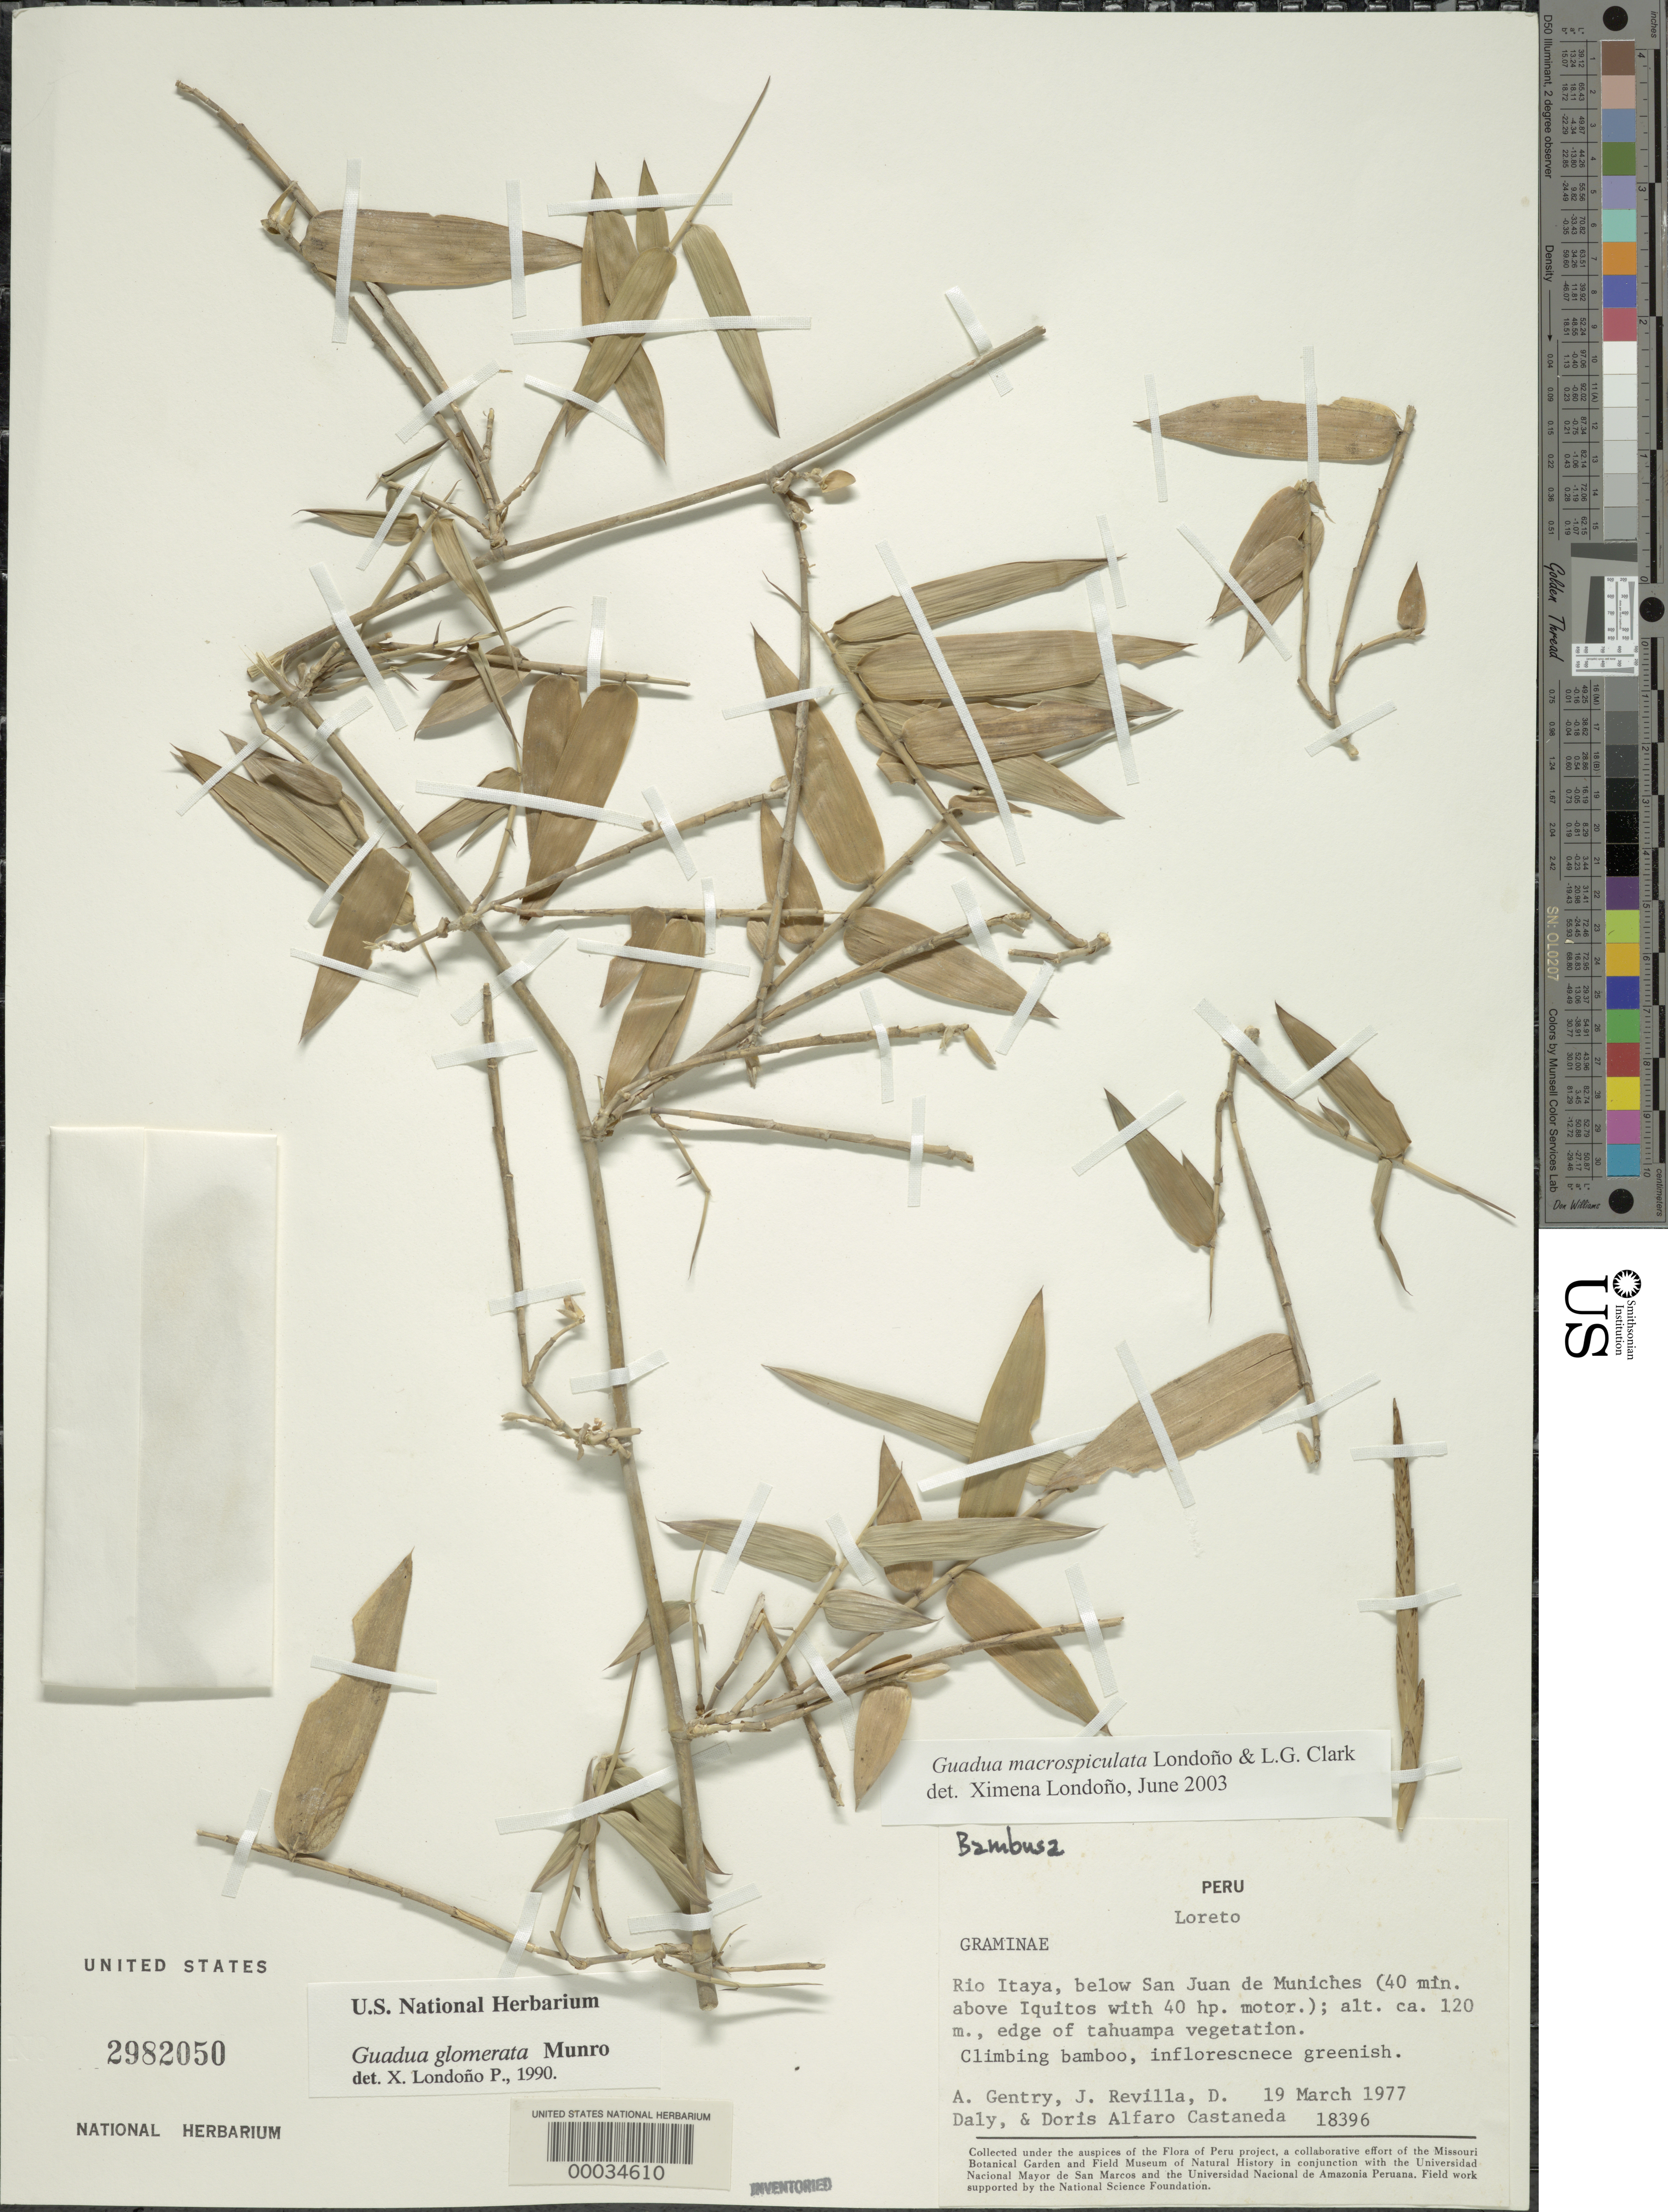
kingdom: Plantae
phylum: Tracheophyta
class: Liliopsida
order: Poales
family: Poaceae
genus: Guadua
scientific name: Guadua macrospiculata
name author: Londoño & L.G. Clark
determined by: Londoño, X., (TULV), Jardin Botanico "Juan Maria Cespedes"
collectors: A. H. Gentry, J. Revilla, D. C. Daly & D. Castaneda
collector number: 18396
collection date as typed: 19 Mar 1977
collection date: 1977-03-19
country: Peru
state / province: Loreto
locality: Rio itaya, below san juan de muniches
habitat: Edge of tahuampa vegetation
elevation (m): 120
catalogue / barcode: US 2982050